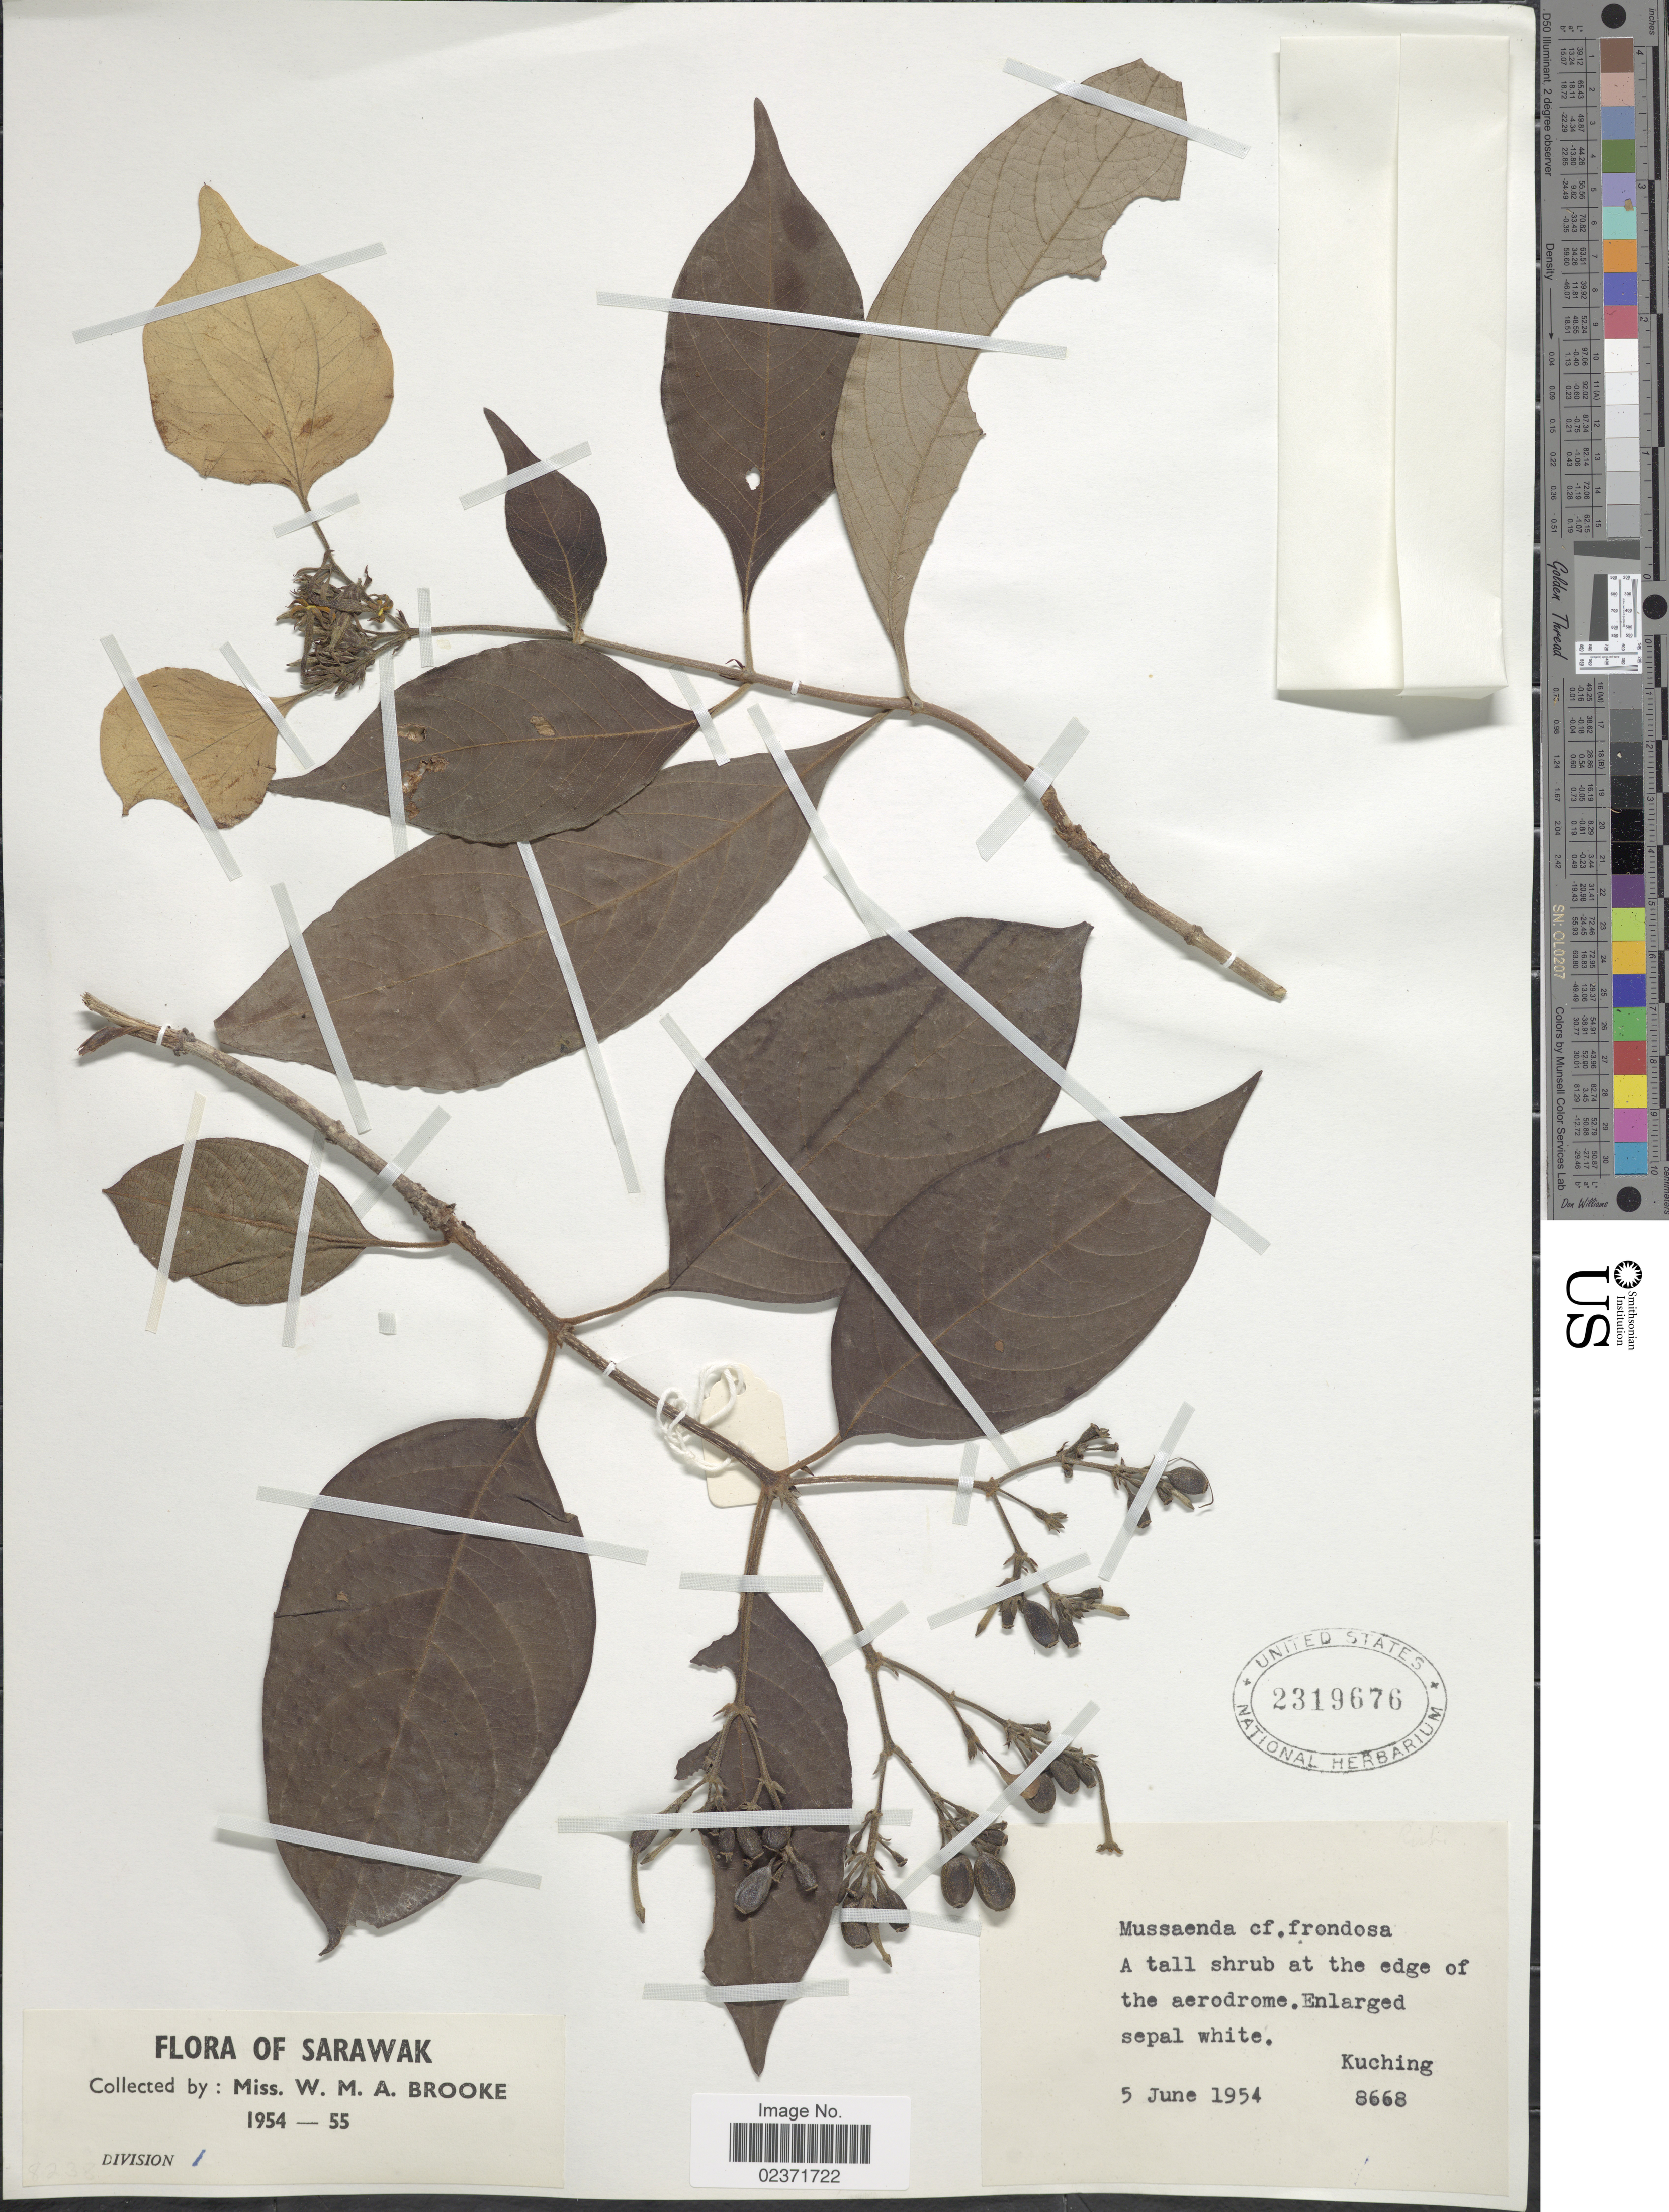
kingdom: Plantae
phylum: Tracheophyta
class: Magnoliopsida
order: Gentianales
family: Rubiaceae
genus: Mussaenda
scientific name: Mussaenda frondosa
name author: L.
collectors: W. Brooke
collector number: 8668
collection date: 1954-06-05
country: Malaysia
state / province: Sarawak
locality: Division 1. Kuching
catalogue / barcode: US 2319676